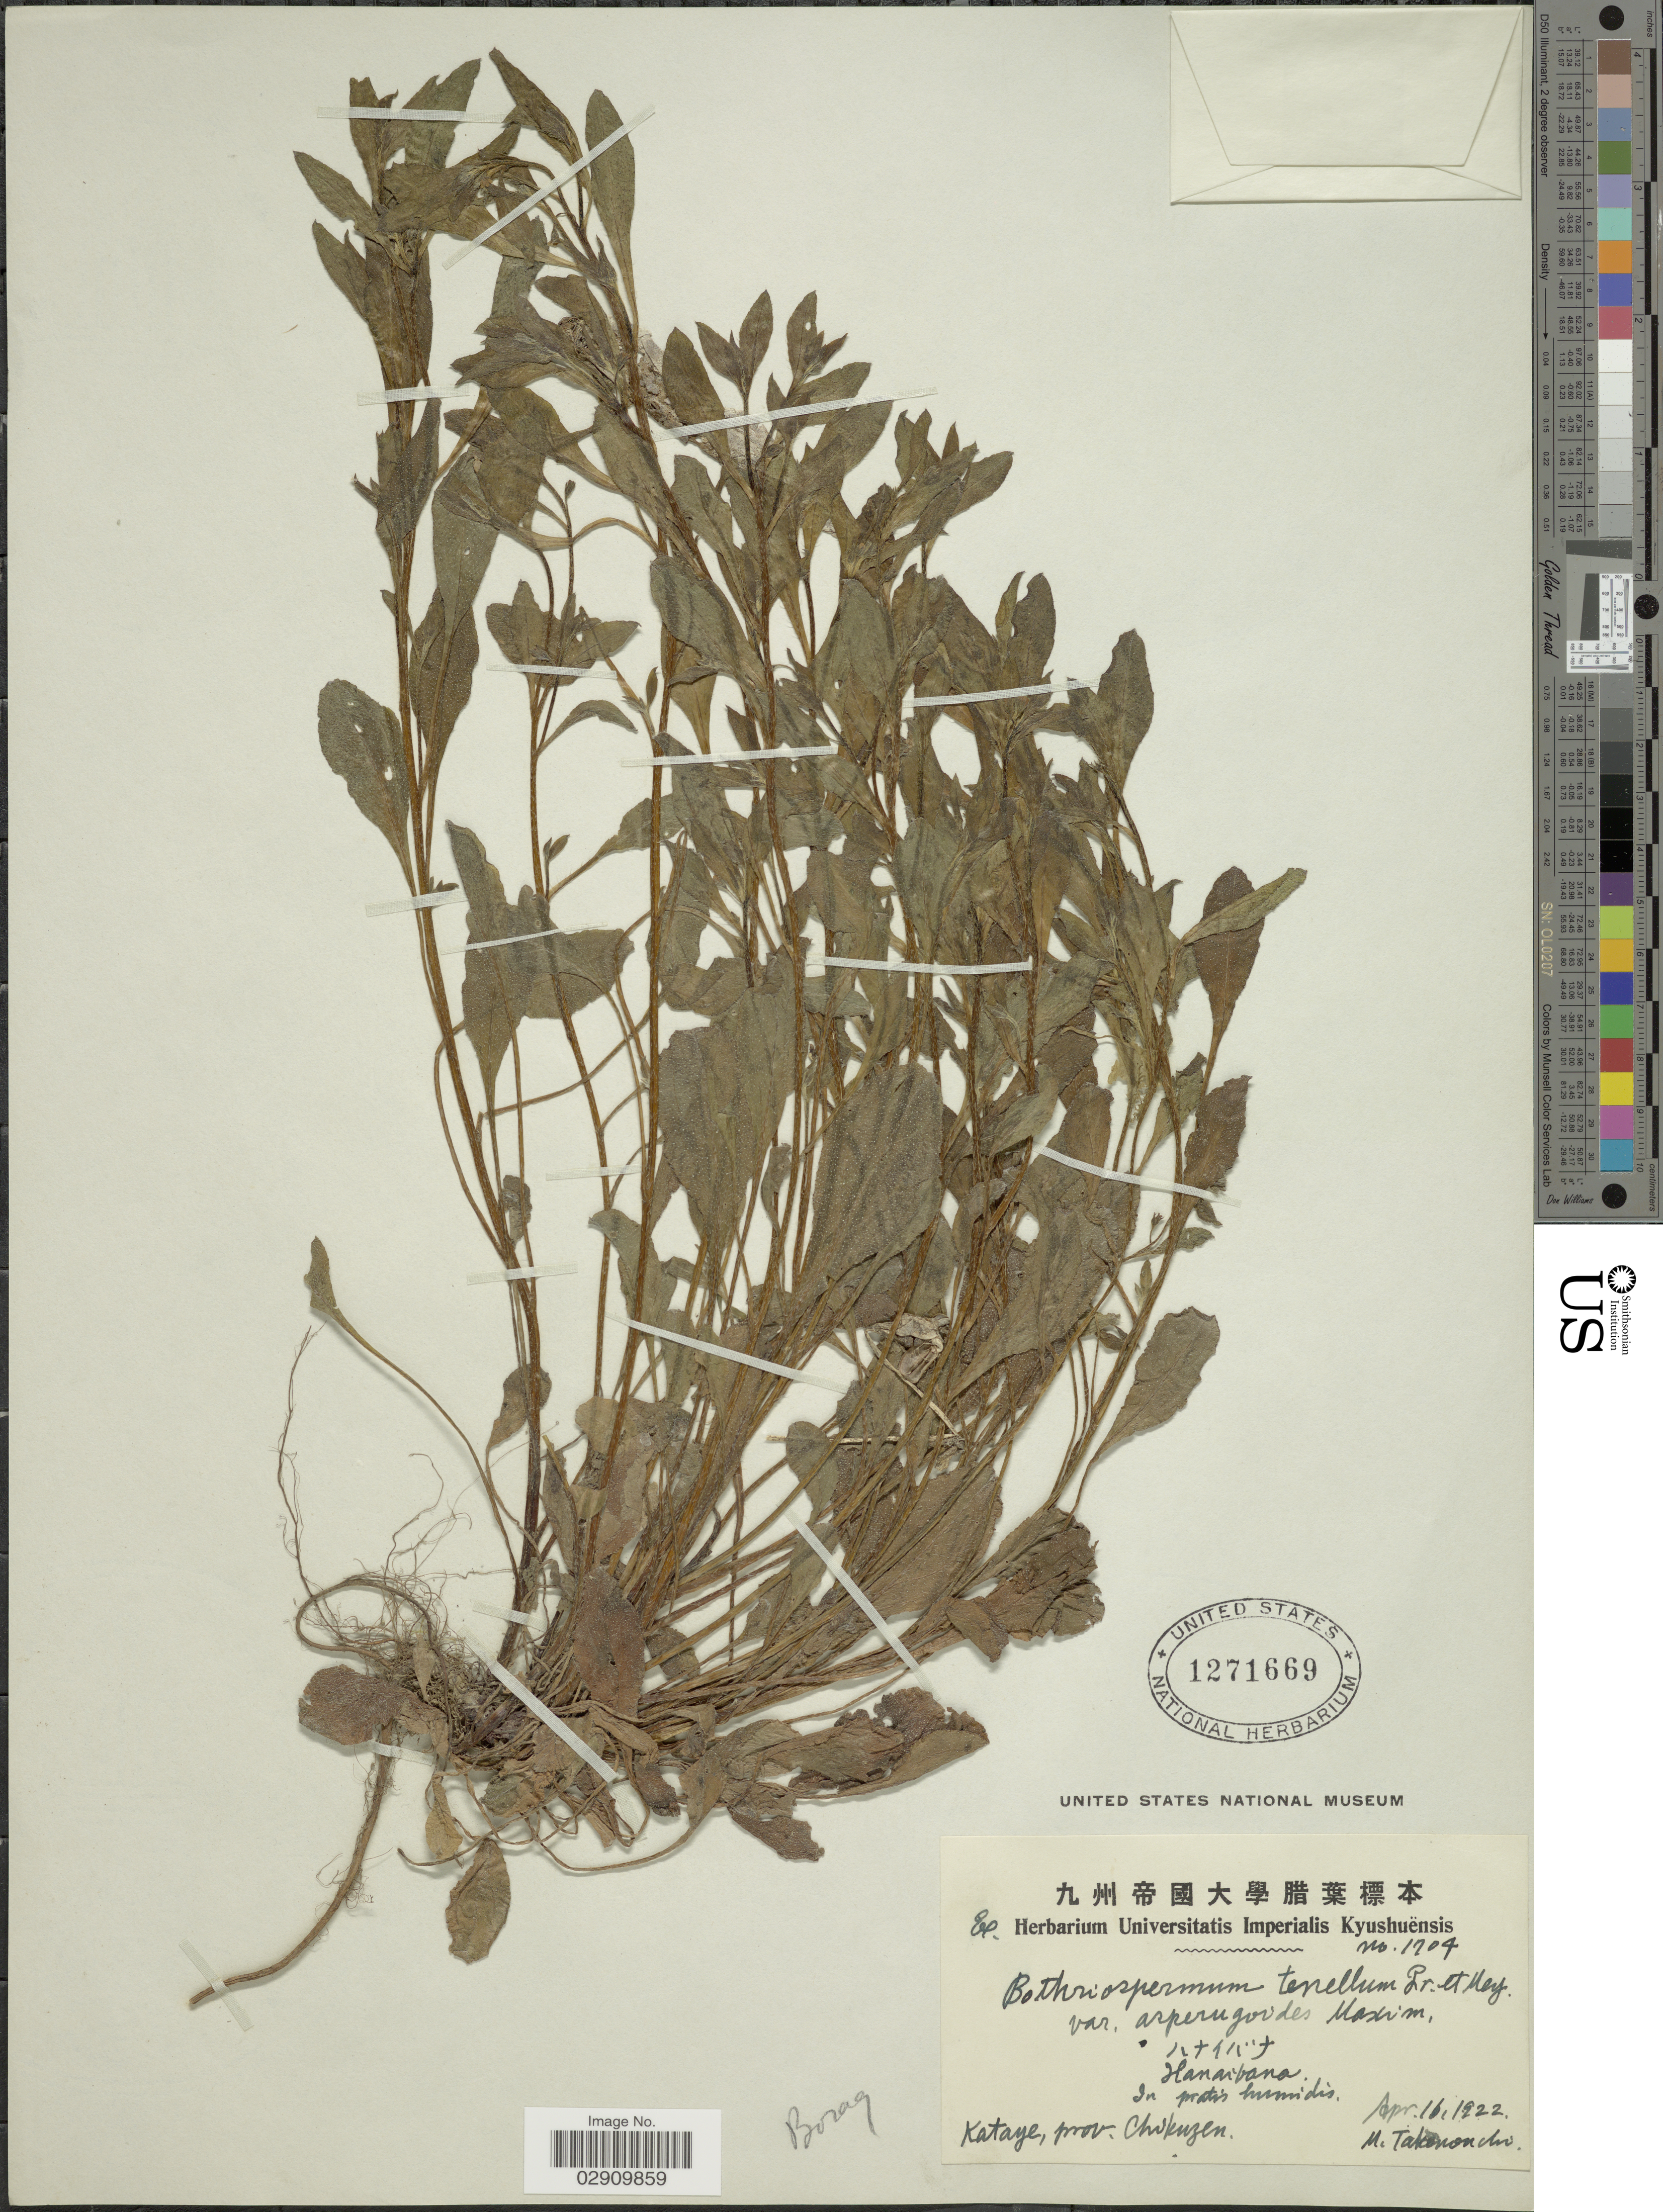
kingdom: Plantae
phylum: Tracheophyta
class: Magnoliopsida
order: Boraginales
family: Boraginaceae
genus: Bothriospermum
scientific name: Bothriospermum tenellum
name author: (Hornem.) Fisch. & C.A. Mey.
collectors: M. Takenonchi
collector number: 1704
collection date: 1922-04-16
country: Japan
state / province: Hukuoka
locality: Kataye, Prov. Chikuzen.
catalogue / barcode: US 1271669